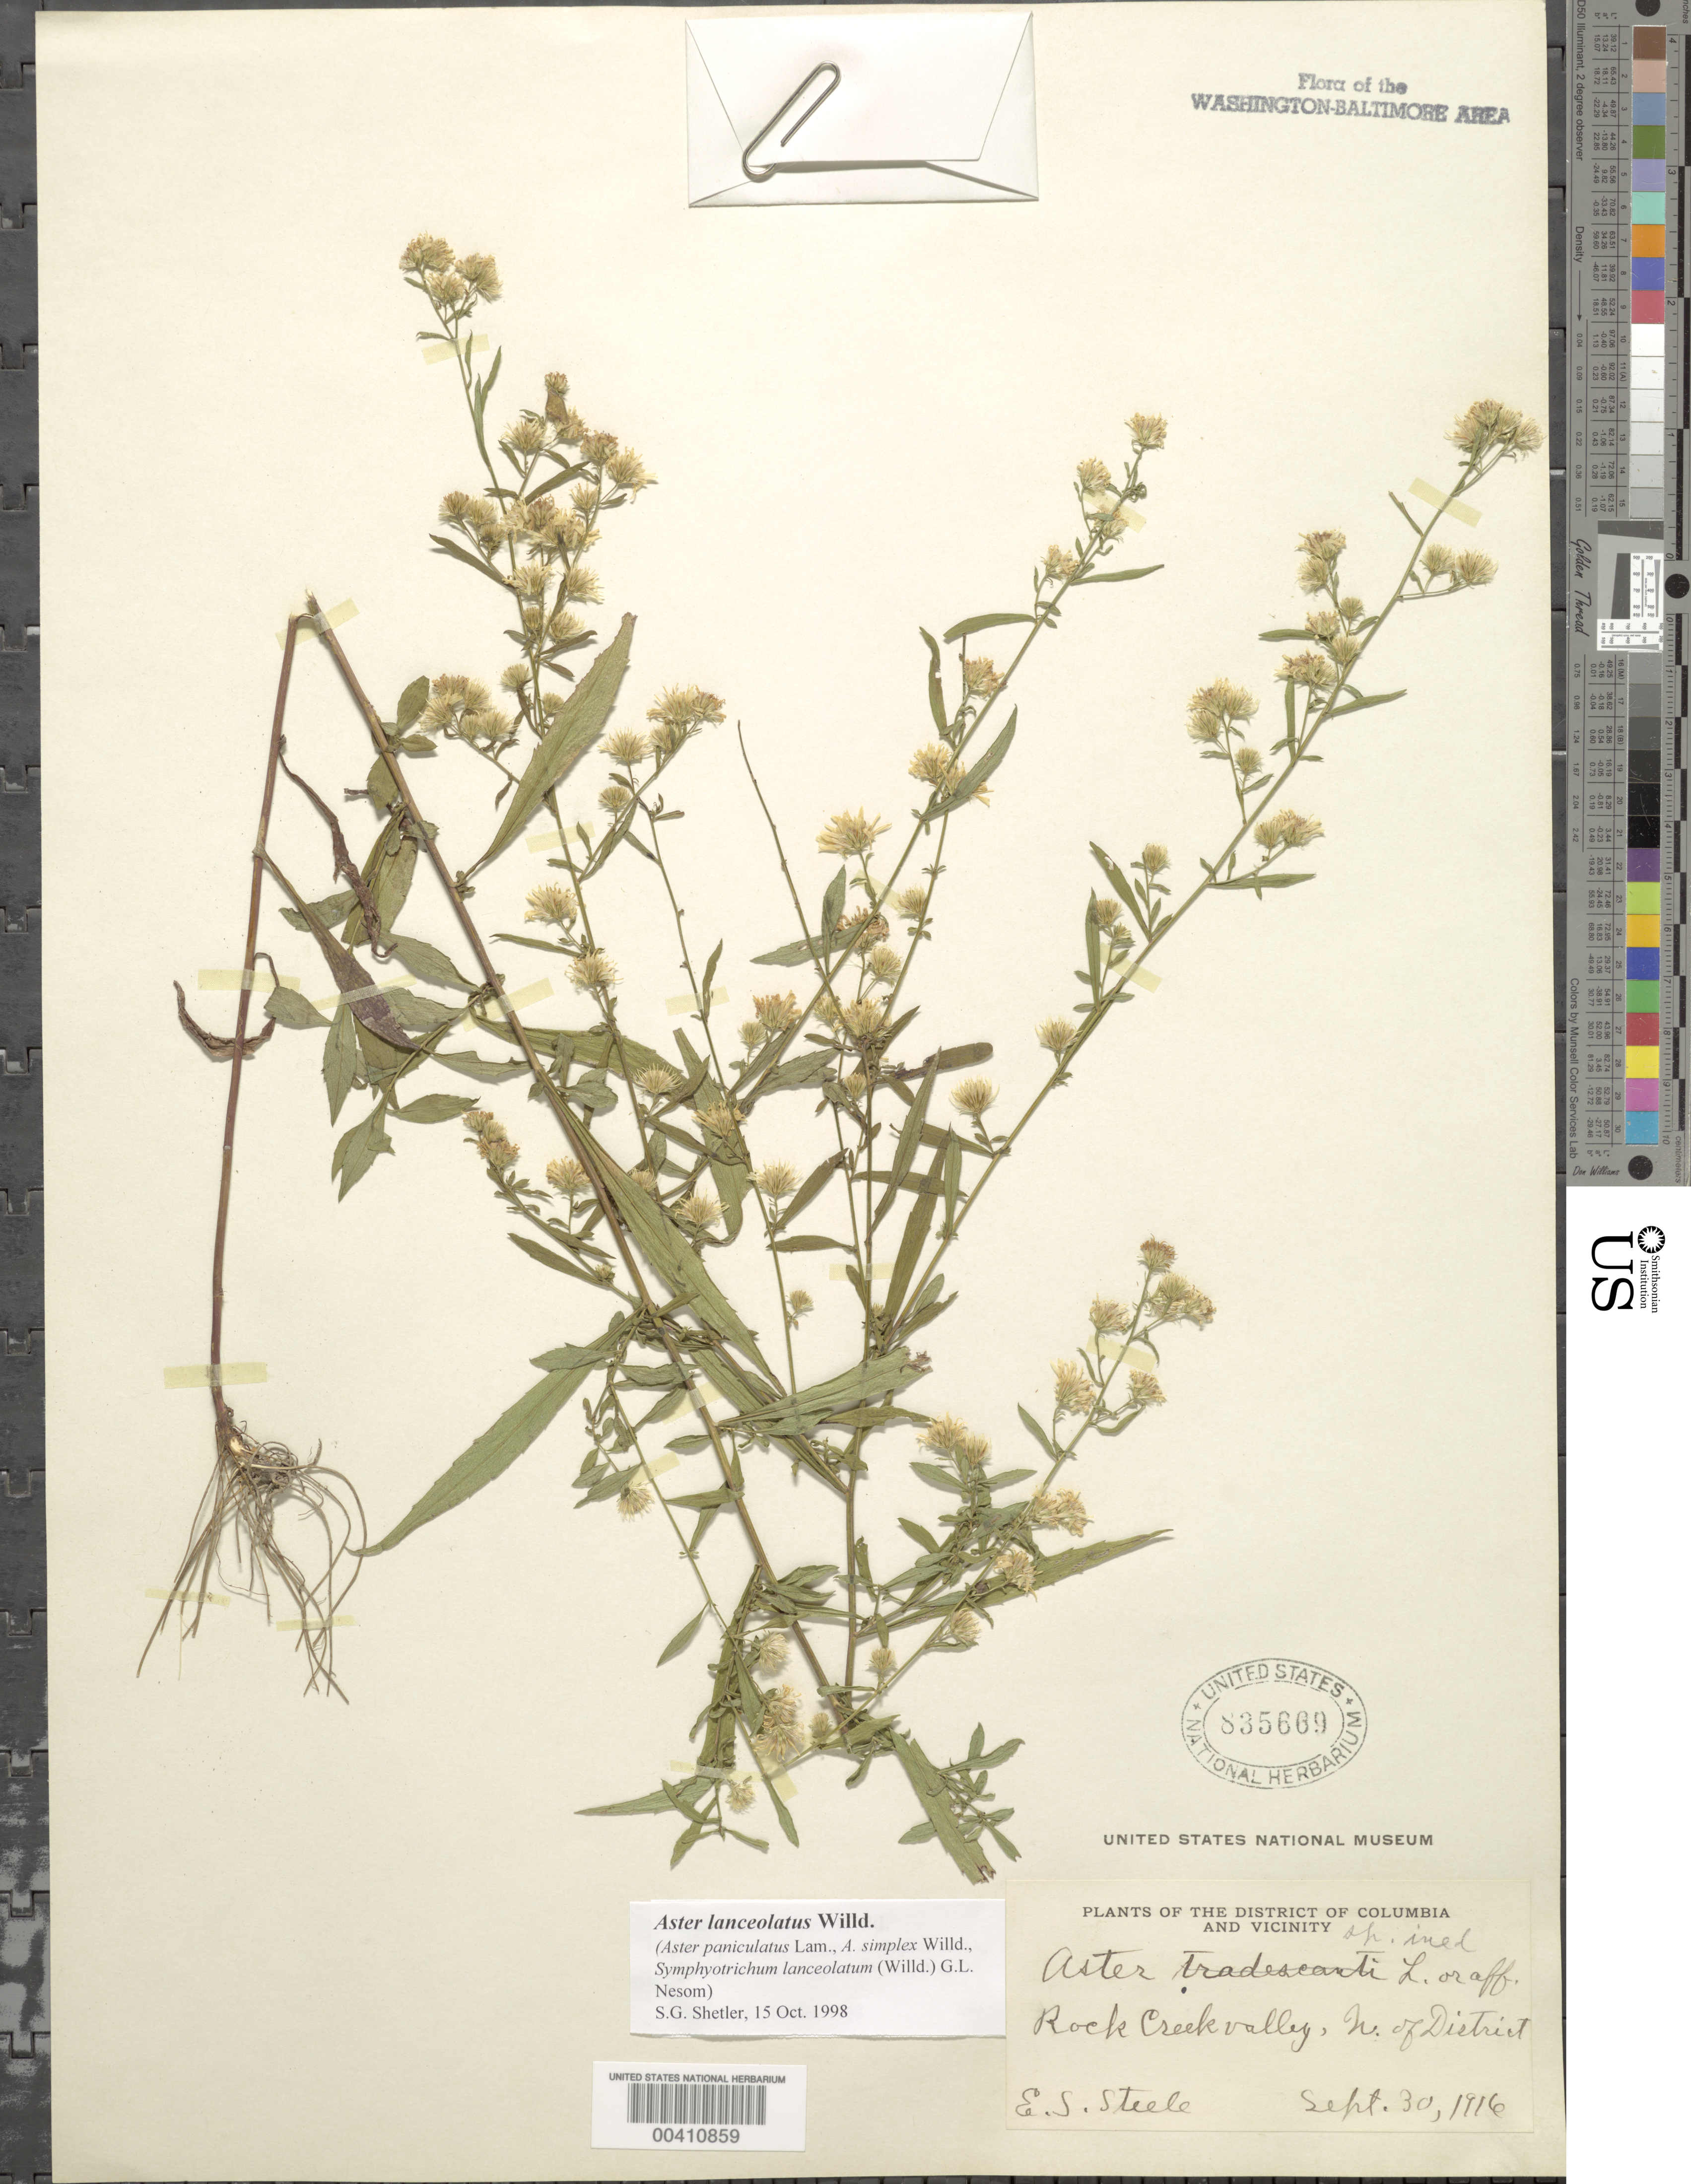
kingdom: Plantae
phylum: Tracheophyta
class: Magnoliopsida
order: Asterales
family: Asteraceae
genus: Symphyotrichum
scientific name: Symphyotrichum lanceolatum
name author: (Willd.) G.L. Nesom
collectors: E. Steele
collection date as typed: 30 Sep 1916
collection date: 1916-09-30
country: United States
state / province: Maryland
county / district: Montgomery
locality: Rock Creek Valley Rock Creek Park & vicinity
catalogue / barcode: US 835669